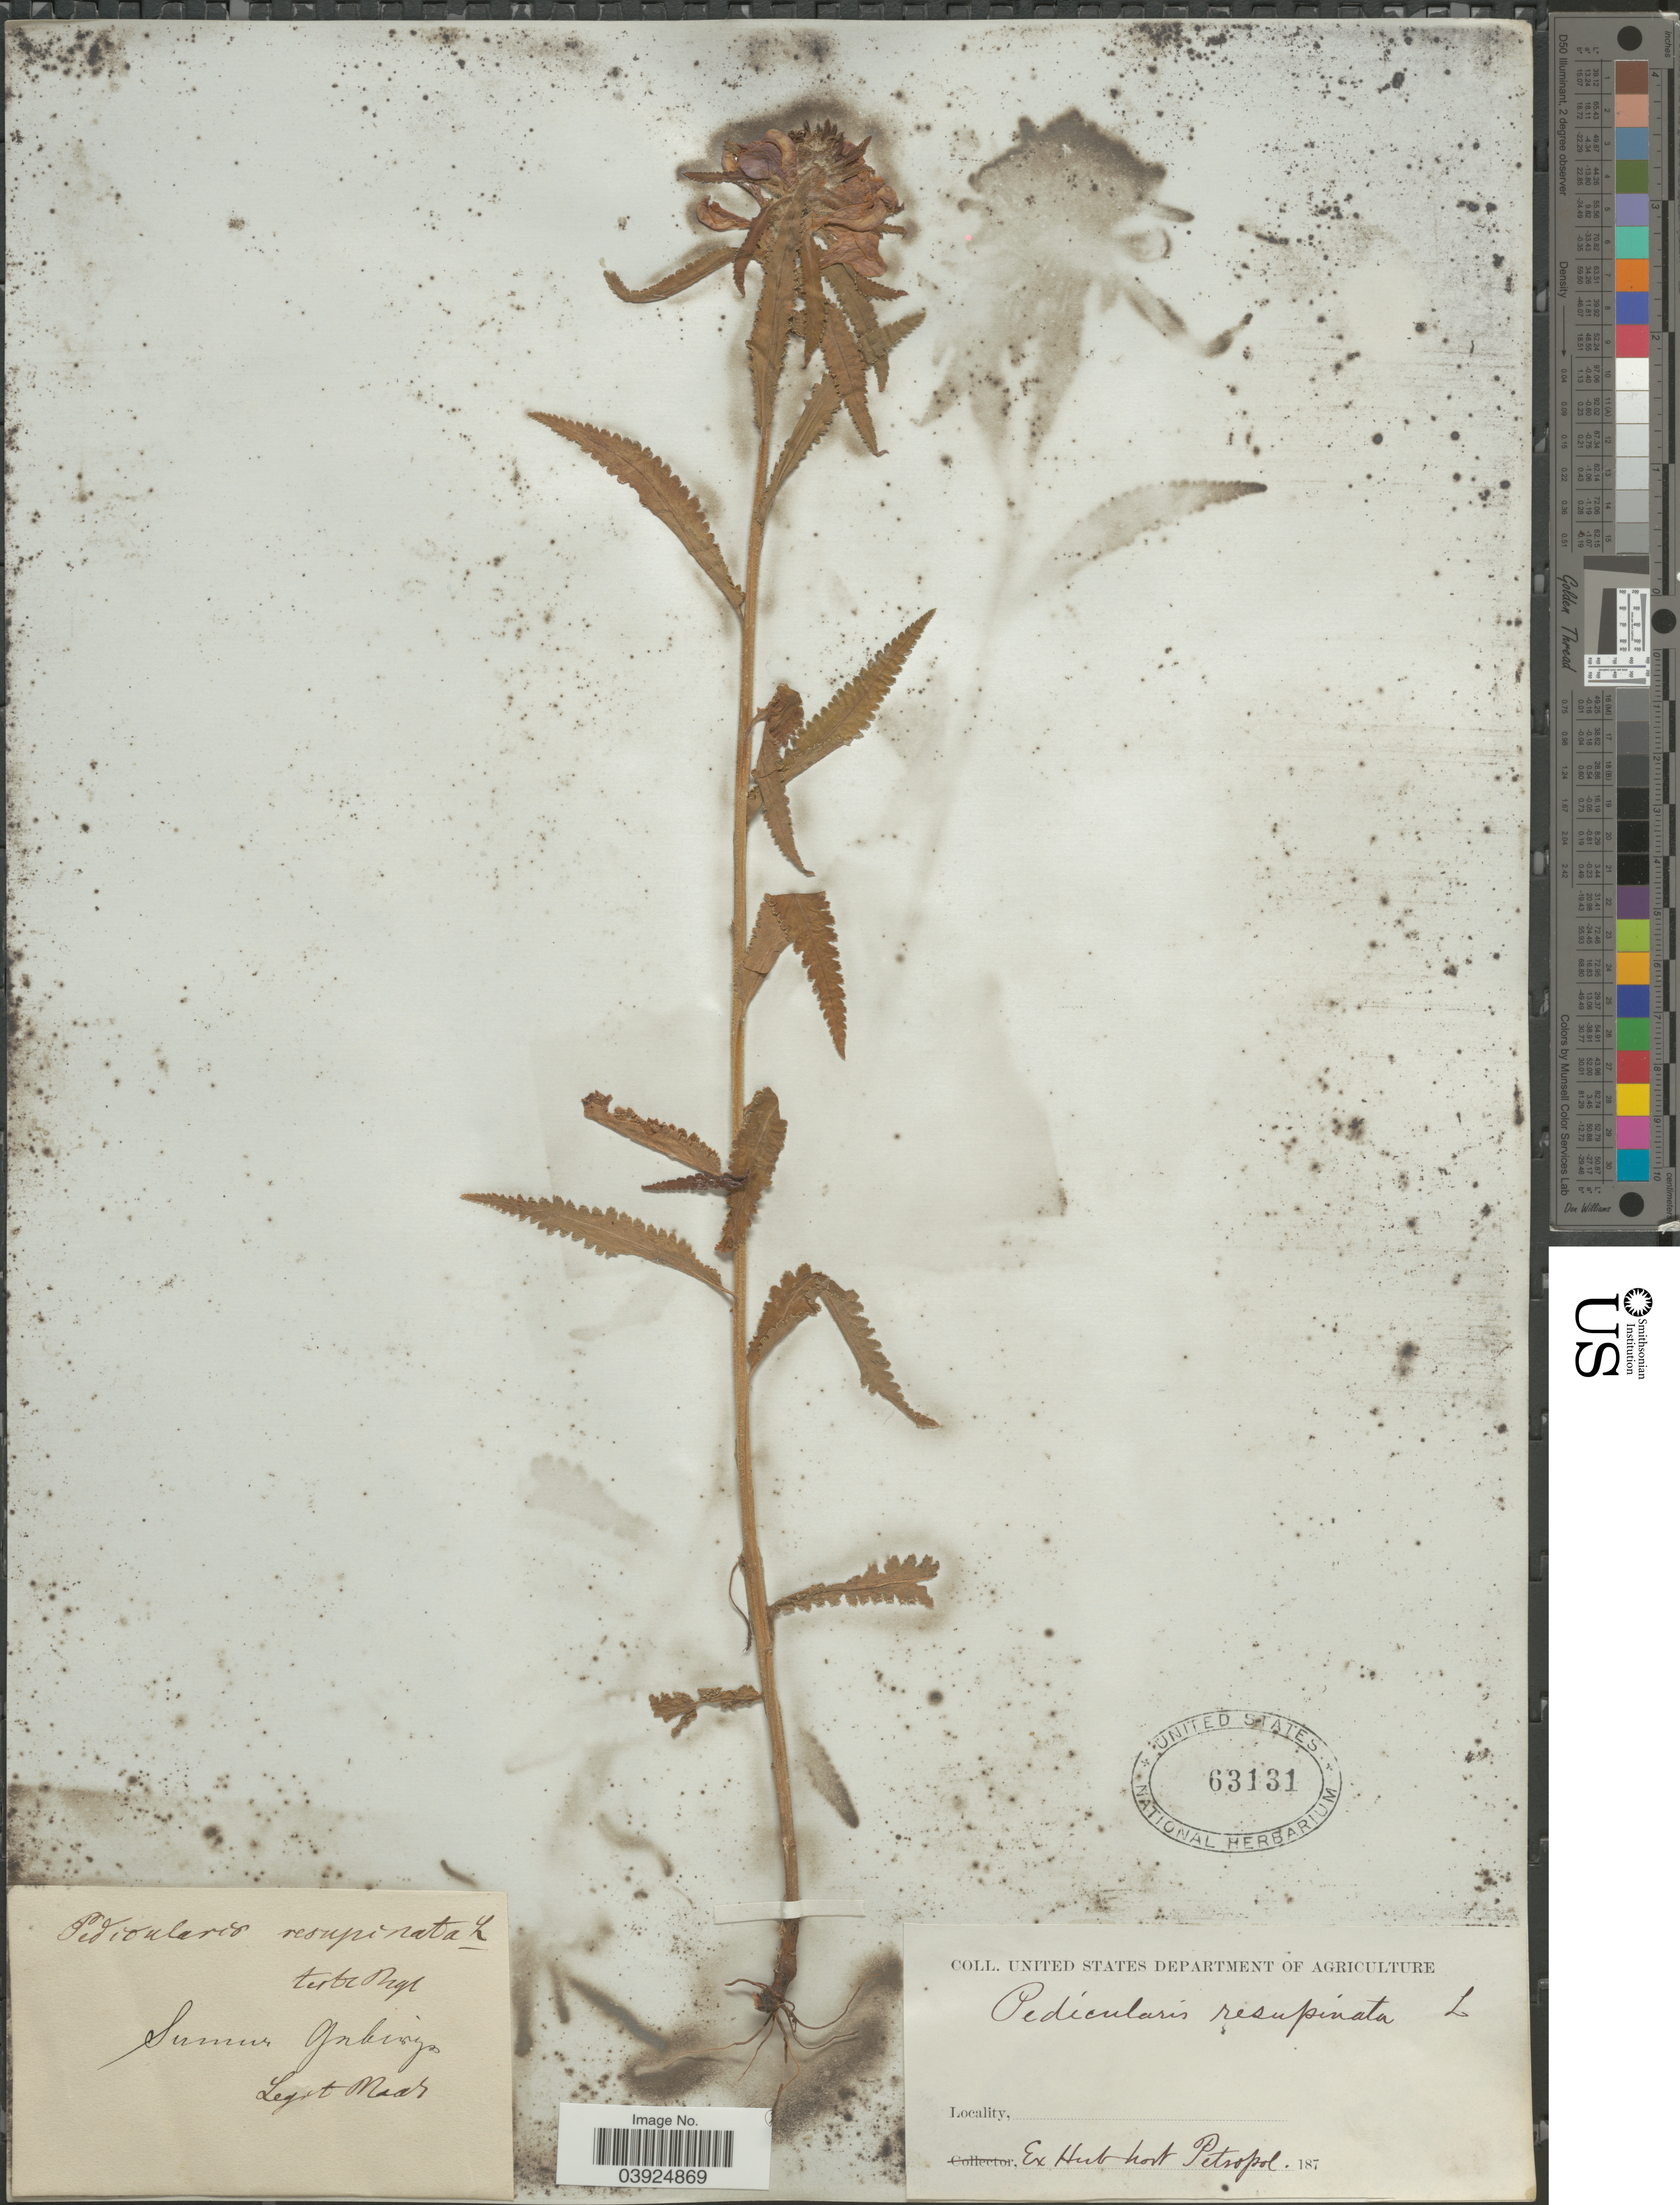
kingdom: Plantae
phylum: Tracheophyta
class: Magnoliopsida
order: Lamiales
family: Orobanchaceae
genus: Pedicularis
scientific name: Pedicularis resupinata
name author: L.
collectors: -- Maas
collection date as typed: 187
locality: Sumur Gebirge.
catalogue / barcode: US 63131